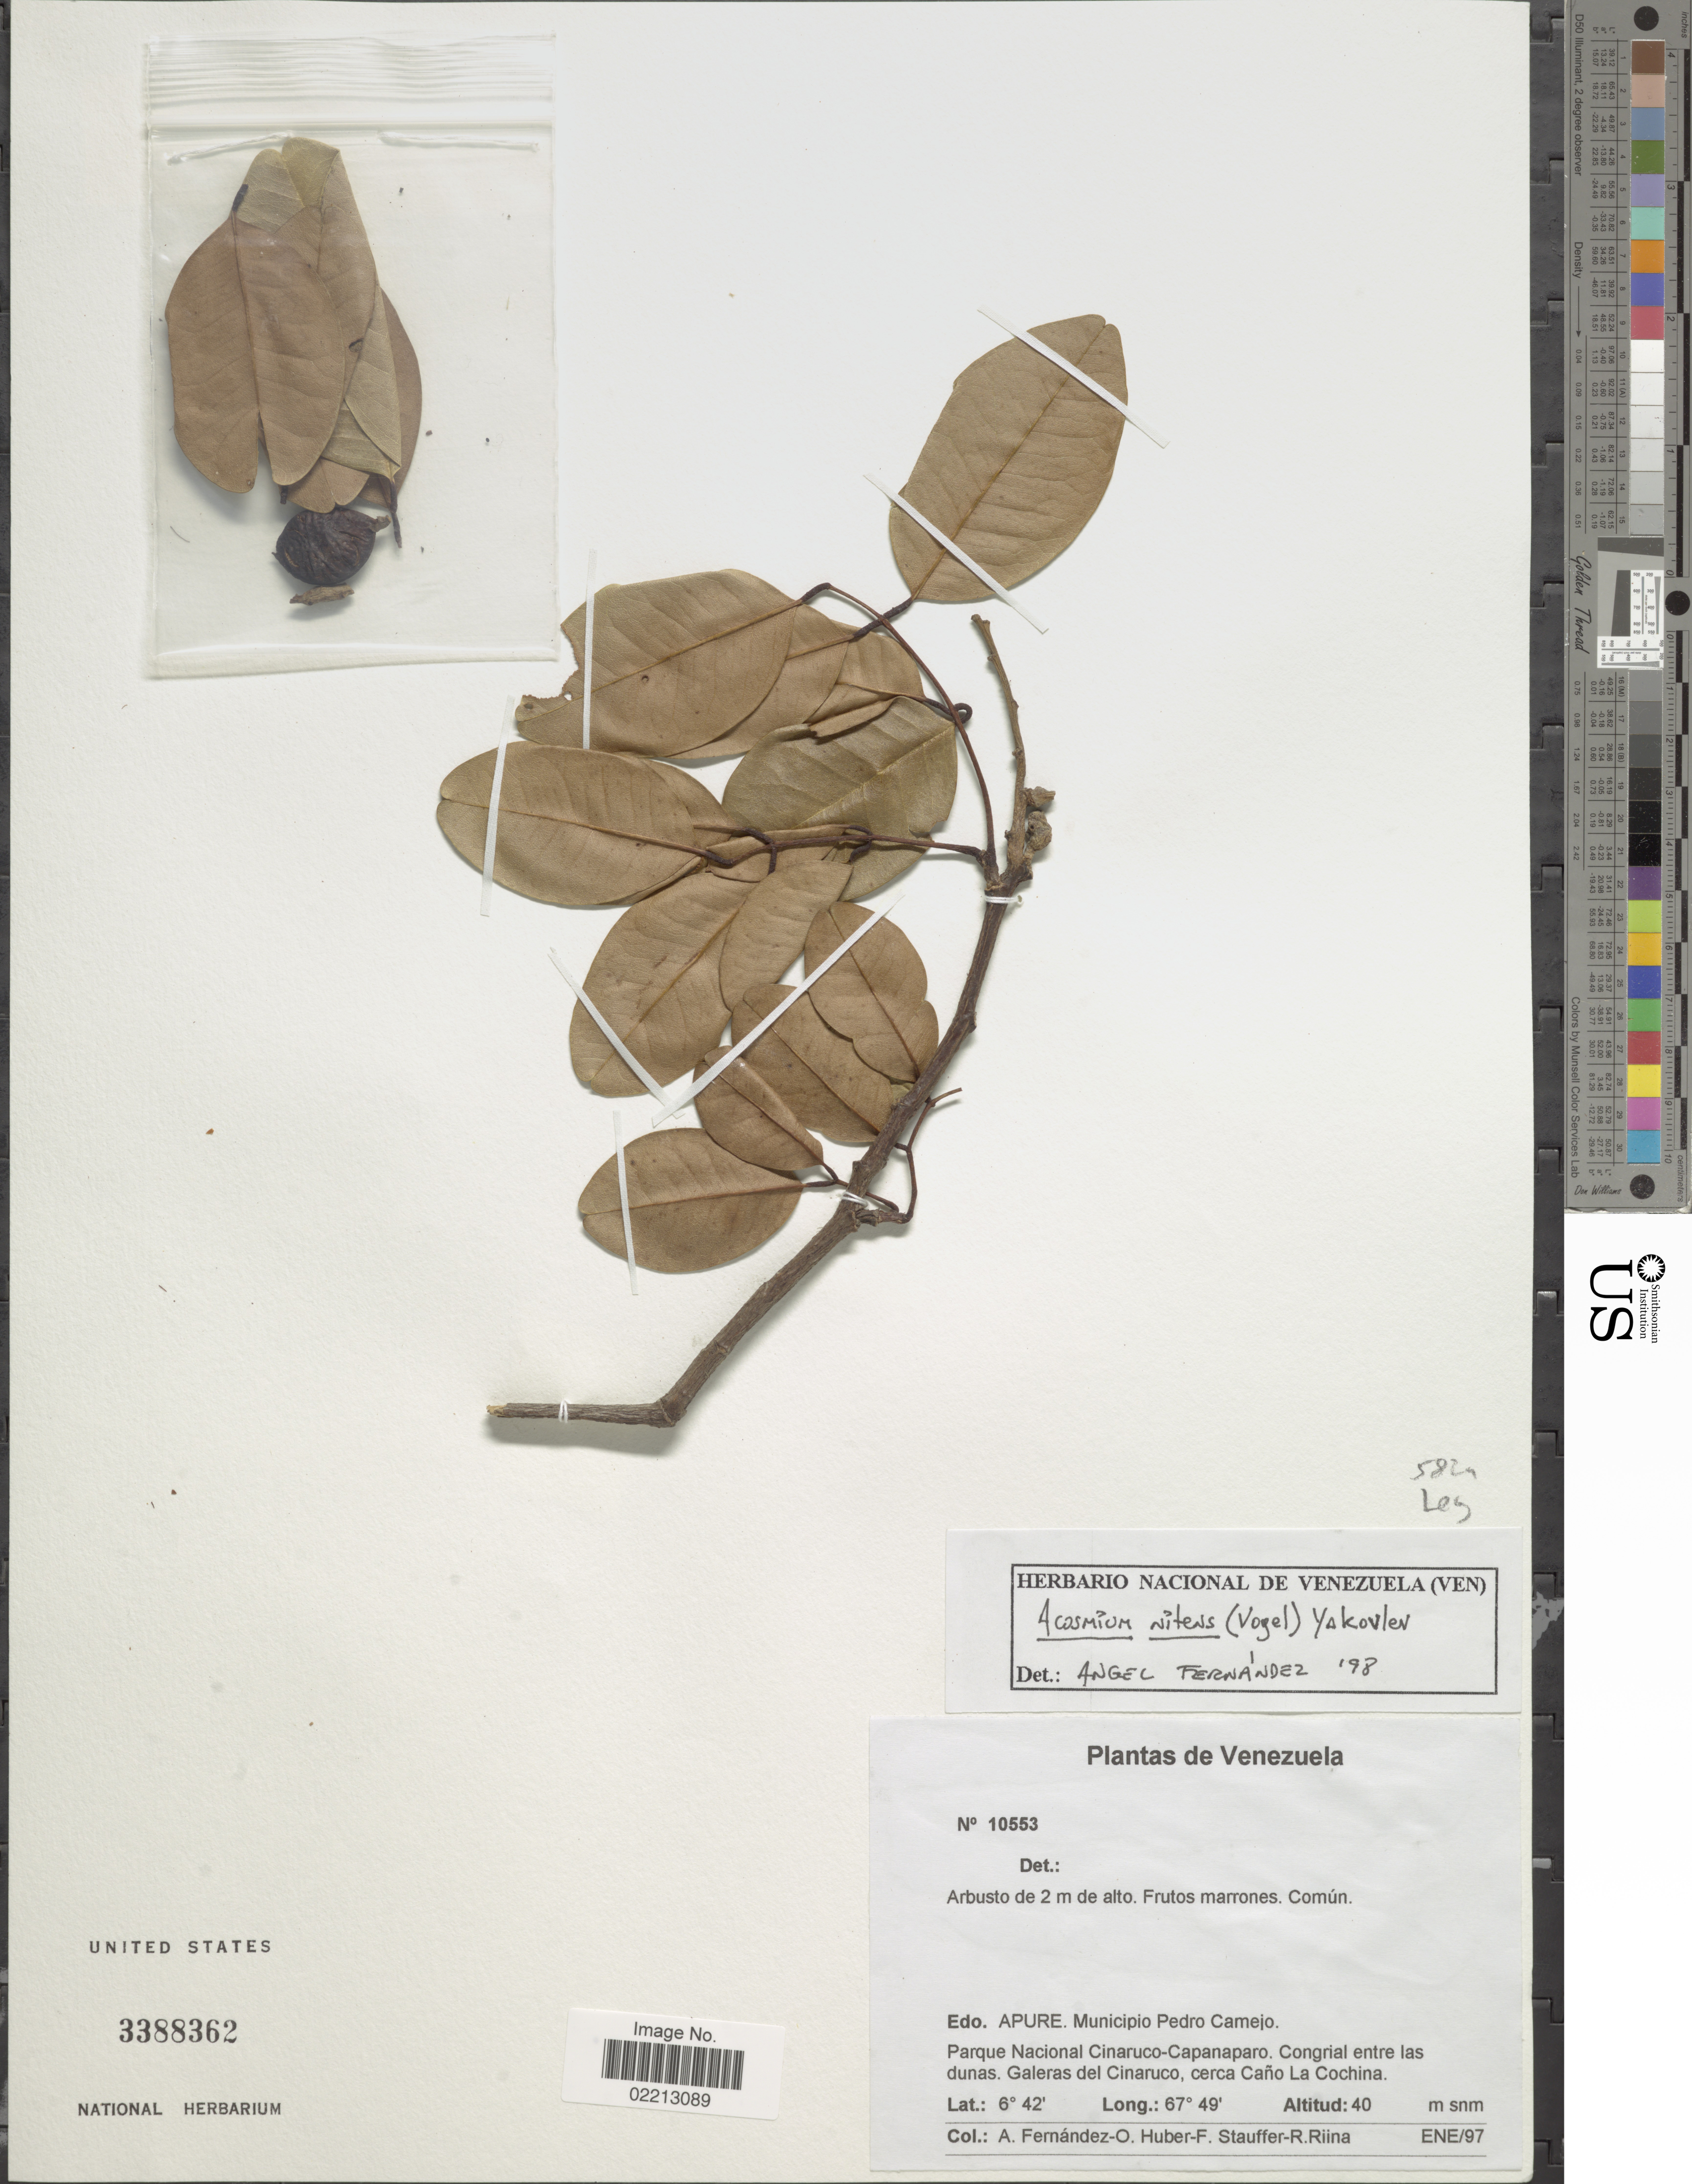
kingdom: Plantae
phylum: Tracheophyta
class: Magnoliopsida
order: Fabales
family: Fabaceae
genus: Acosmium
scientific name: Acosmium nitens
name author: (Vogel) Yakovlev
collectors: Á. Fernández, O. Huber, F. W. Stauffer & R. Riina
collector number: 10553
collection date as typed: Transcribed d/m/y: /1/97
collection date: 1997-01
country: Venezuela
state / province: Apure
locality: Municipio Pedro Camejo, Parque Nacional Cinaruco-Capanaparo. Congrial entre las dunas. Galeras del Cinaruco, cerca Cano La Cochina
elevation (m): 40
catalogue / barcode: US 3388362